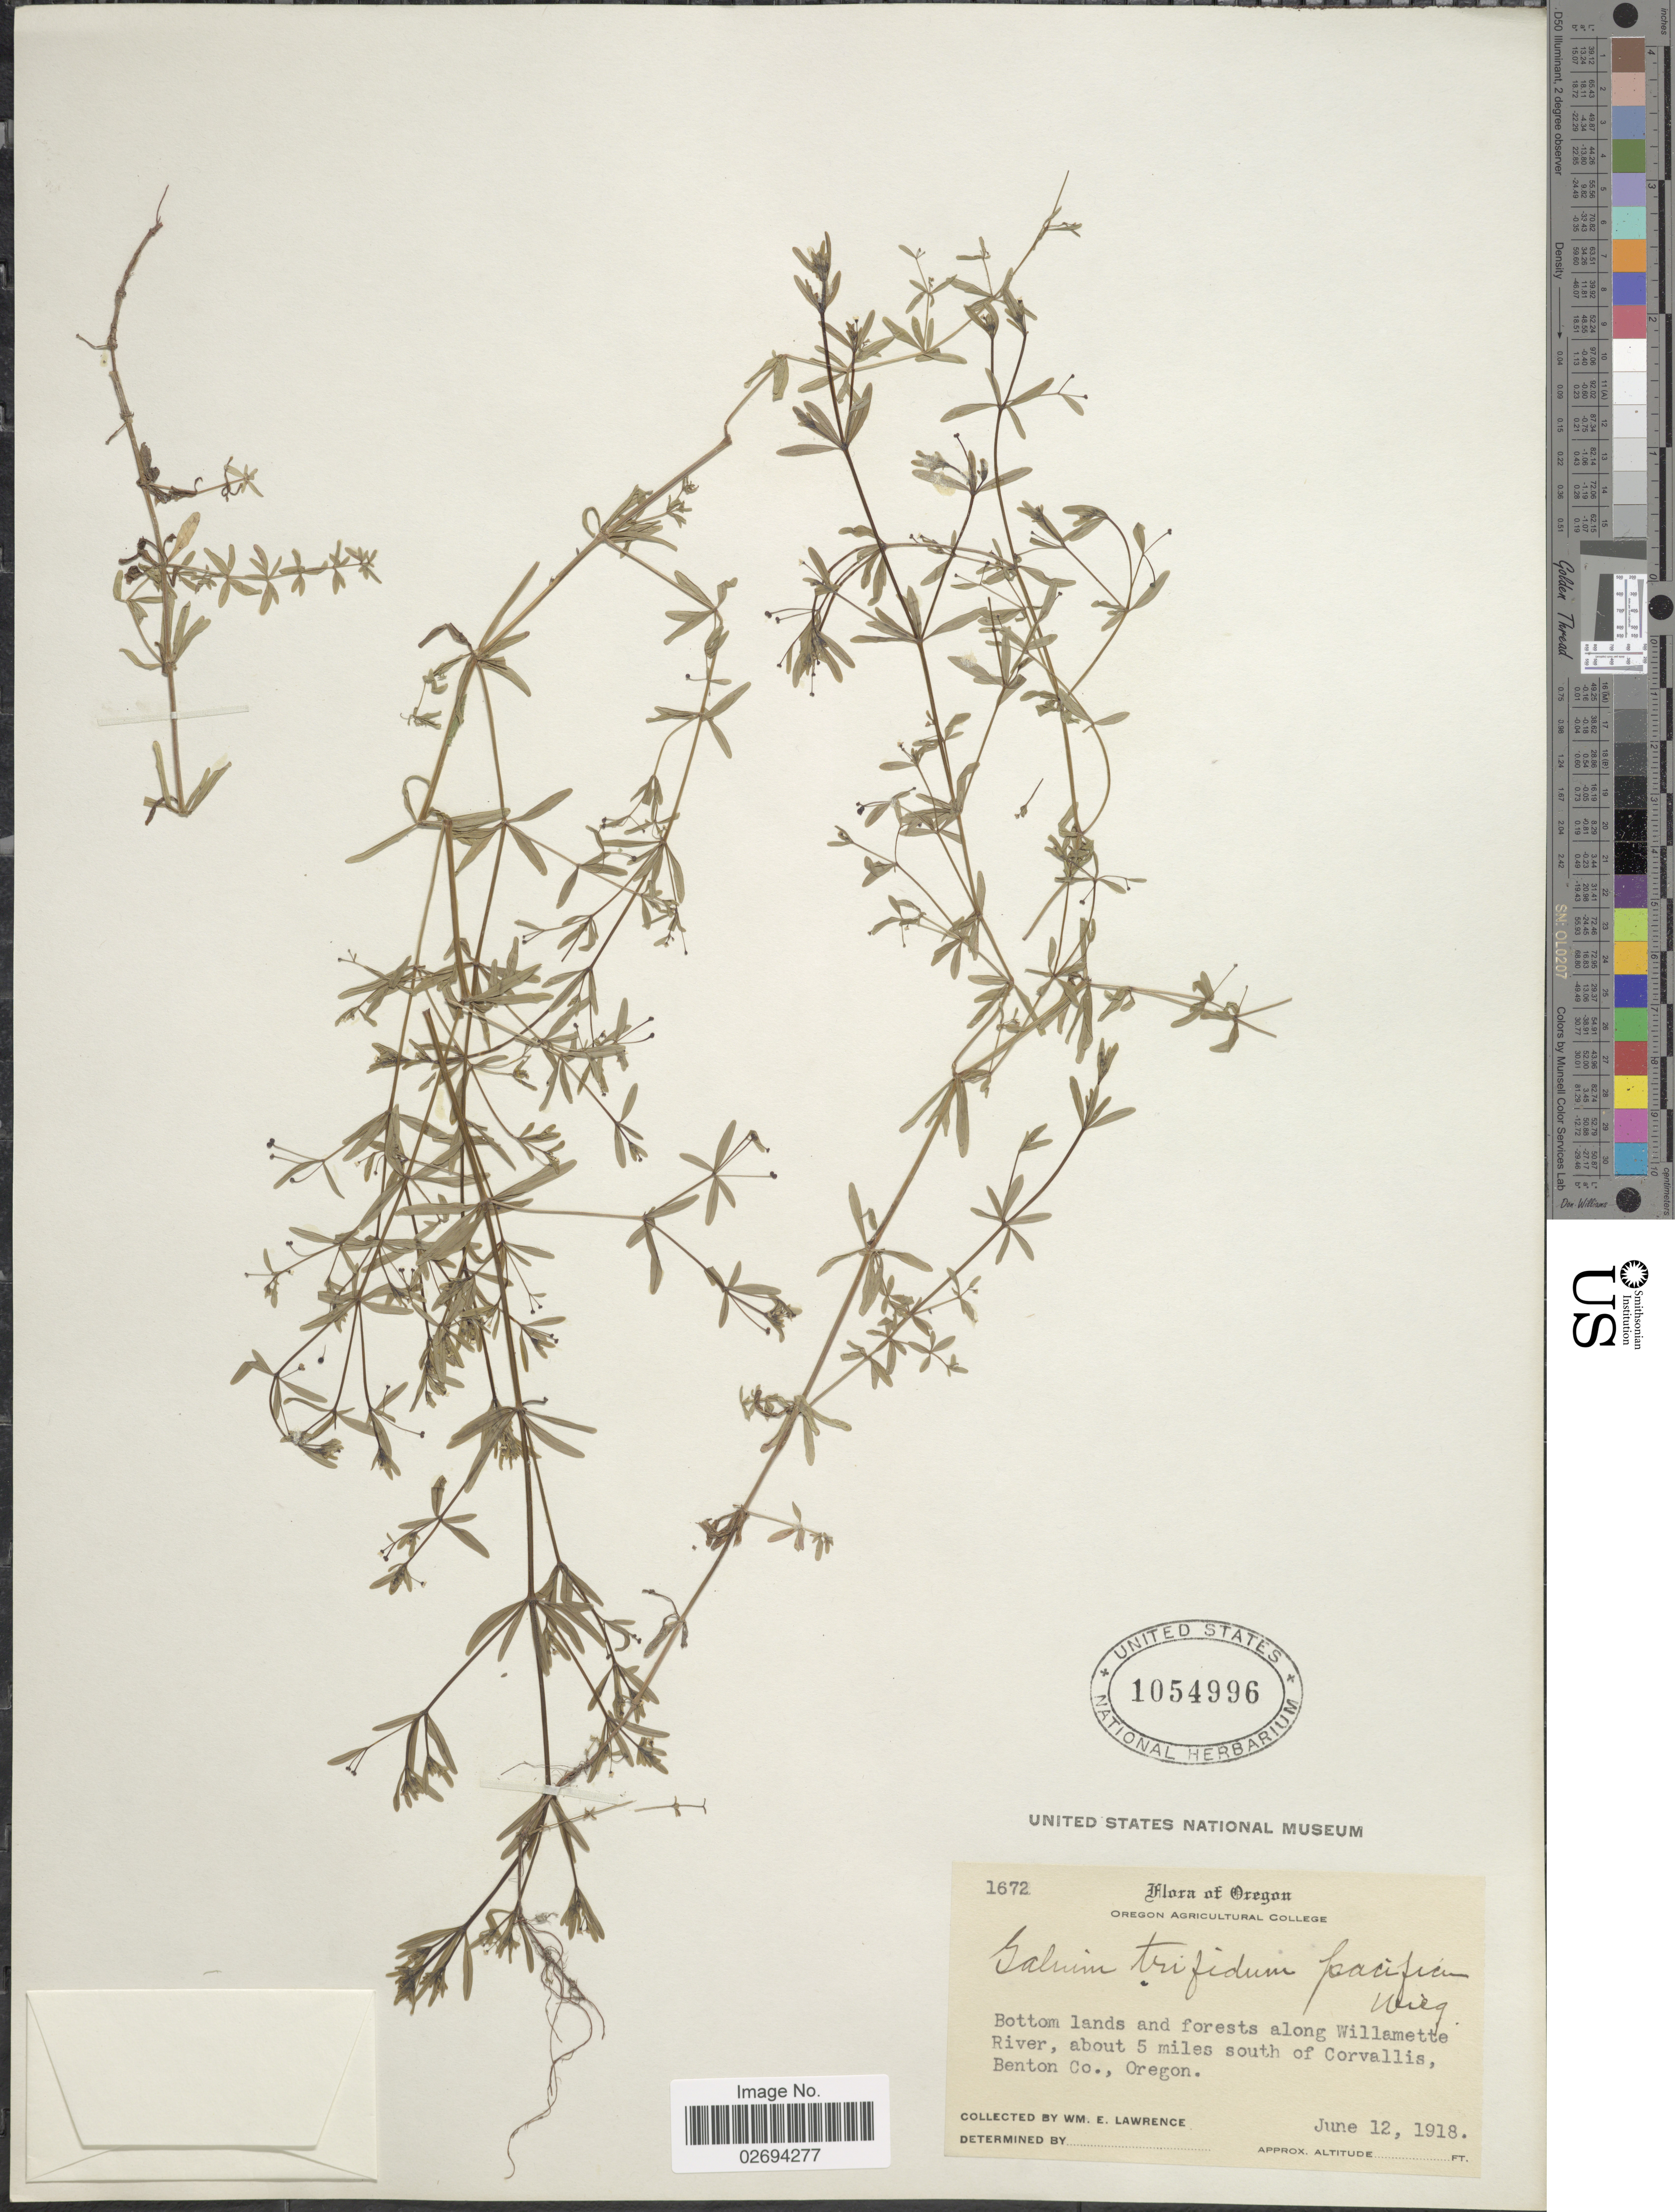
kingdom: Plantae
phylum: Tracheophyta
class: Magnoliopsida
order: Gentianales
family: Rubiaceae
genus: Galium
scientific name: Galium trifidum var. pacificum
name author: Wiegand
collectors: W. Lawrence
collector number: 1672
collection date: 1918-06-12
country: United States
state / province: Oregon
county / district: Benton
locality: Bottom lands and forests along Willamette River, about 5 miles south of Corvallis, Benton Co.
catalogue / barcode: US 1054996